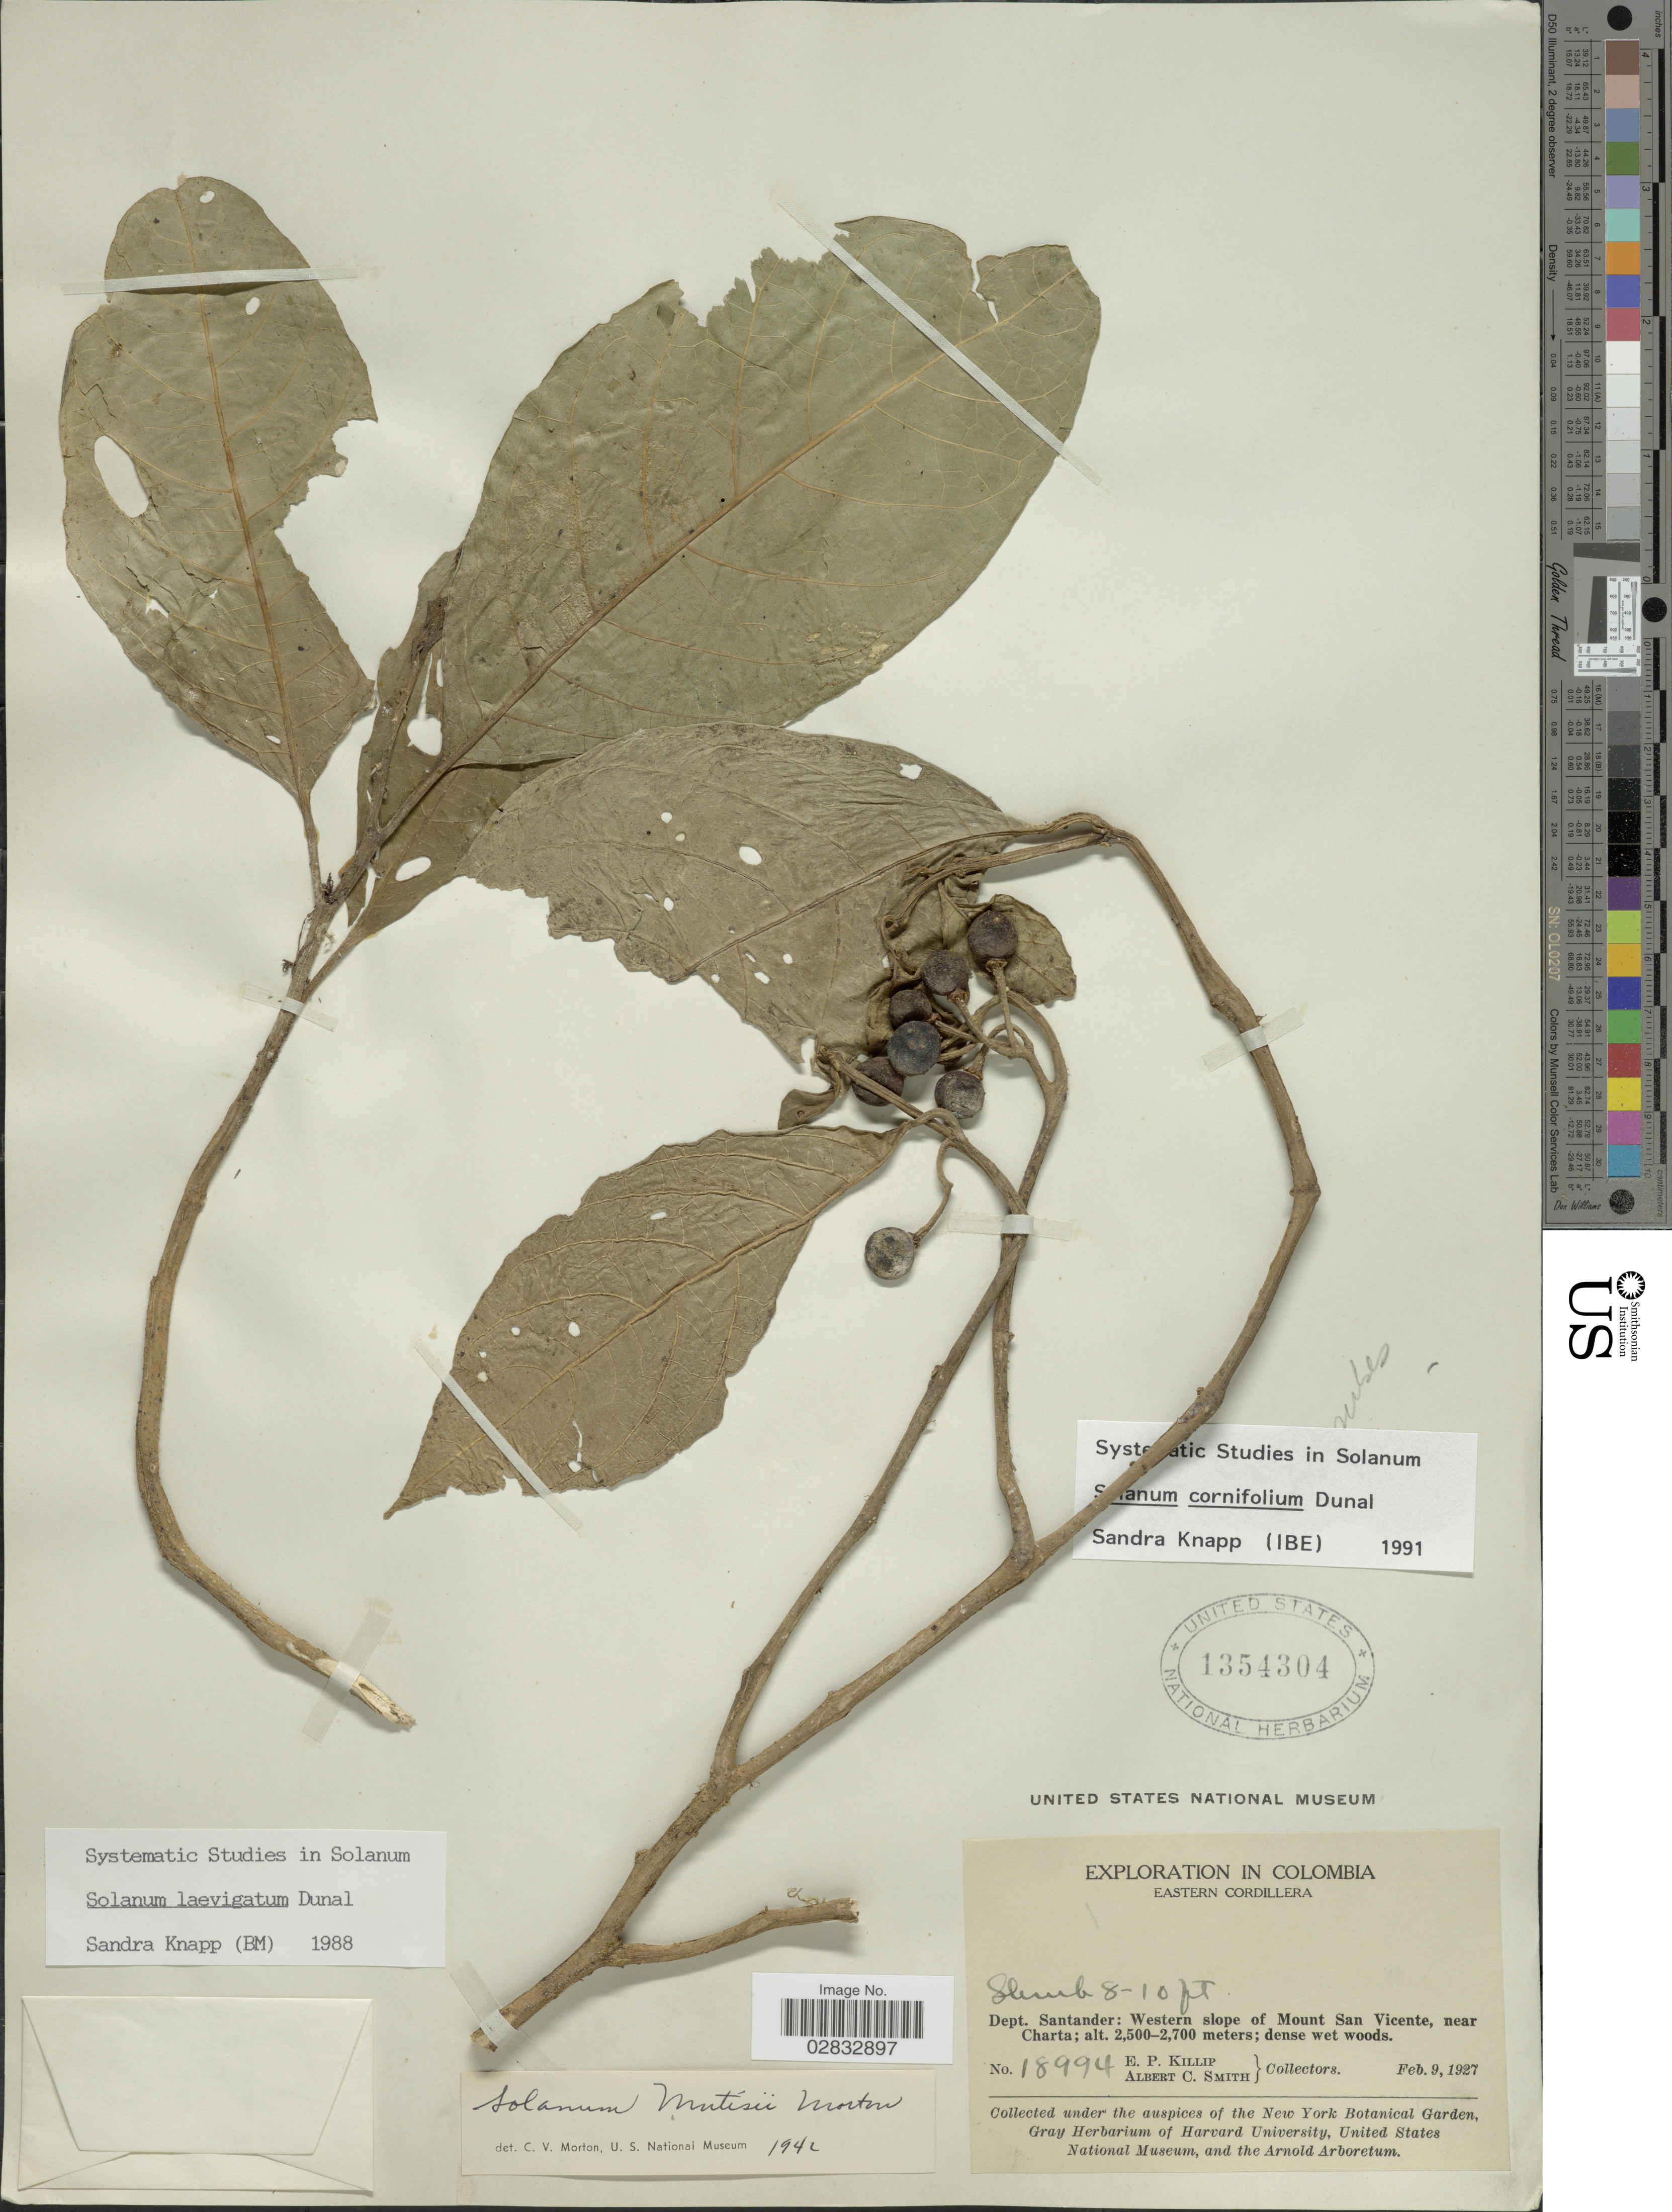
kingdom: Plantae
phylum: Tracheophyta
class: Magnoliopsida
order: Solanales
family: Solanaceae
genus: Solanum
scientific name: Solanum cornifolium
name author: Dunal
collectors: E. P. Killip & A. C. Smith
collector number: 18994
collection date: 1927-02-09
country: Colombia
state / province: Santander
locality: Eastern Cordillera. Dept. Santander: Western slope of Mount San Vicente, near Charta.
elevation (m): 2500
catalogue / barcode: US 1354304